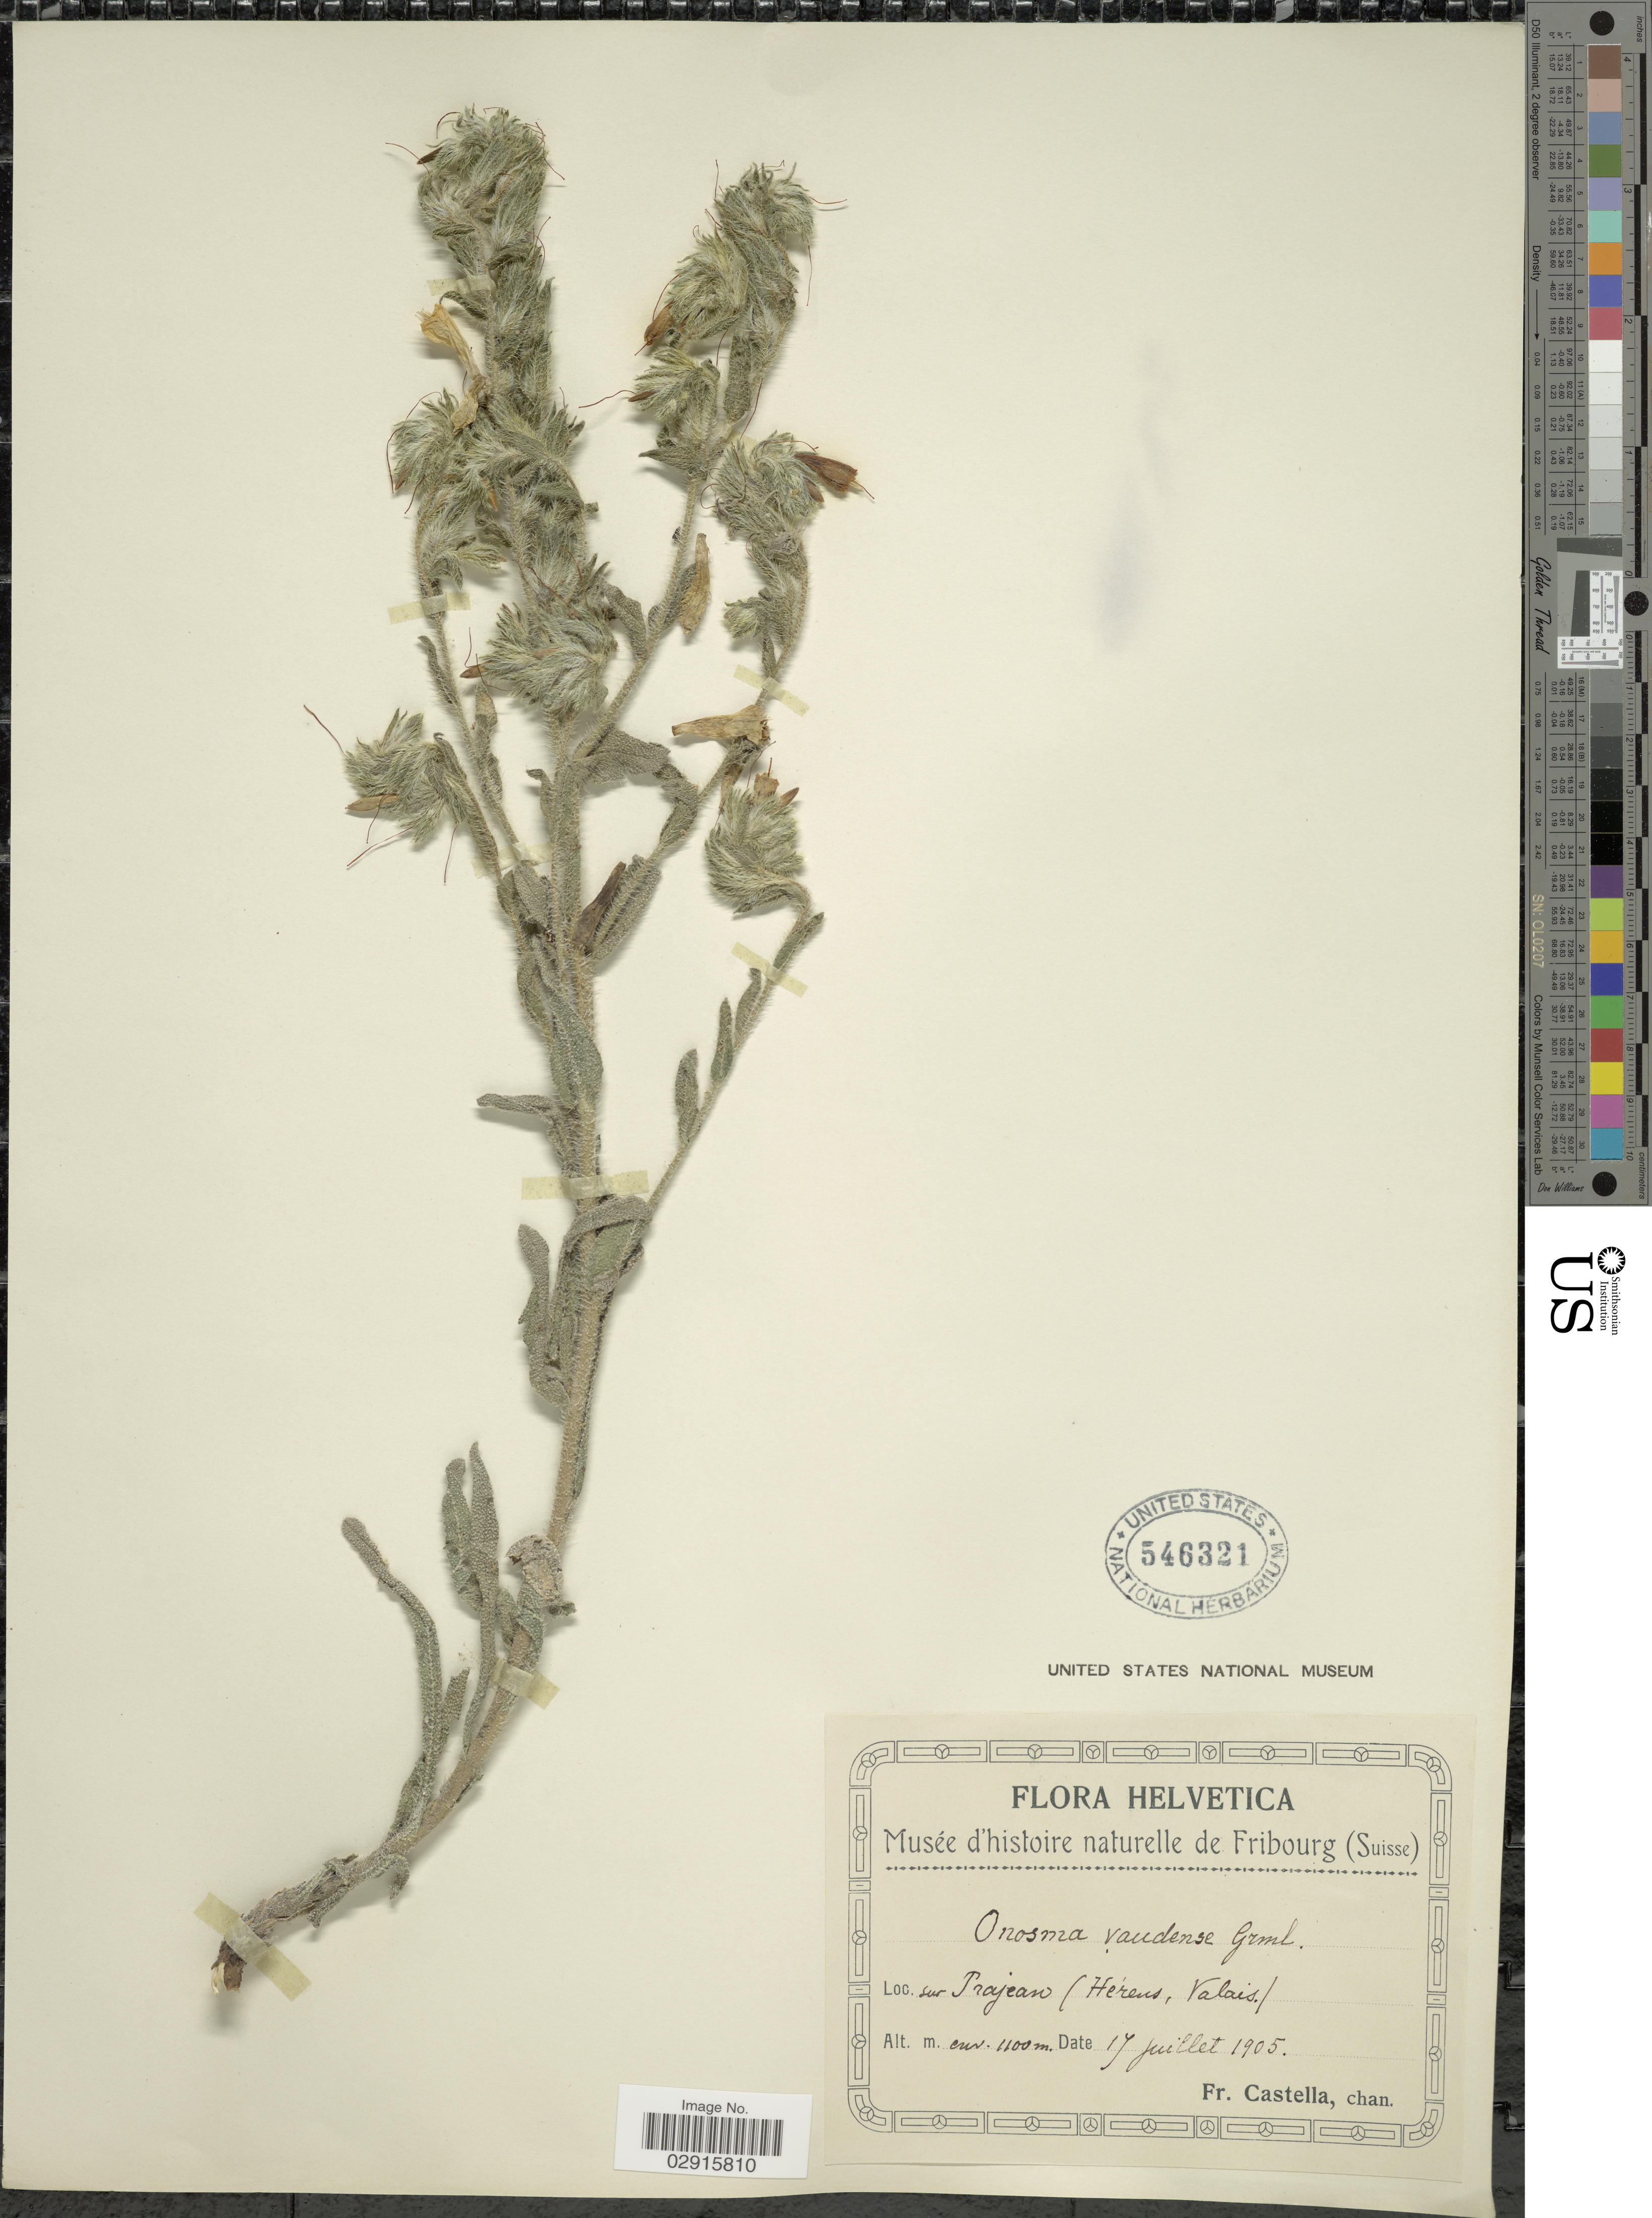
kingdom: Plantae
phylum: Tracheophyta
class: Magnoliopsida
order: Boraginales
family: Boraginaceae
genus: Onosma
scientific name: Onosma vaudense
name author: Gremli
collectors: Fr. Castella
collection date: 1905-07-17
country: Switzerland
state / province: Valais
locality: Helvetica. Sur Prajean (Héreus).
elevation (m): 1100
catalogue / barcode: US 546321